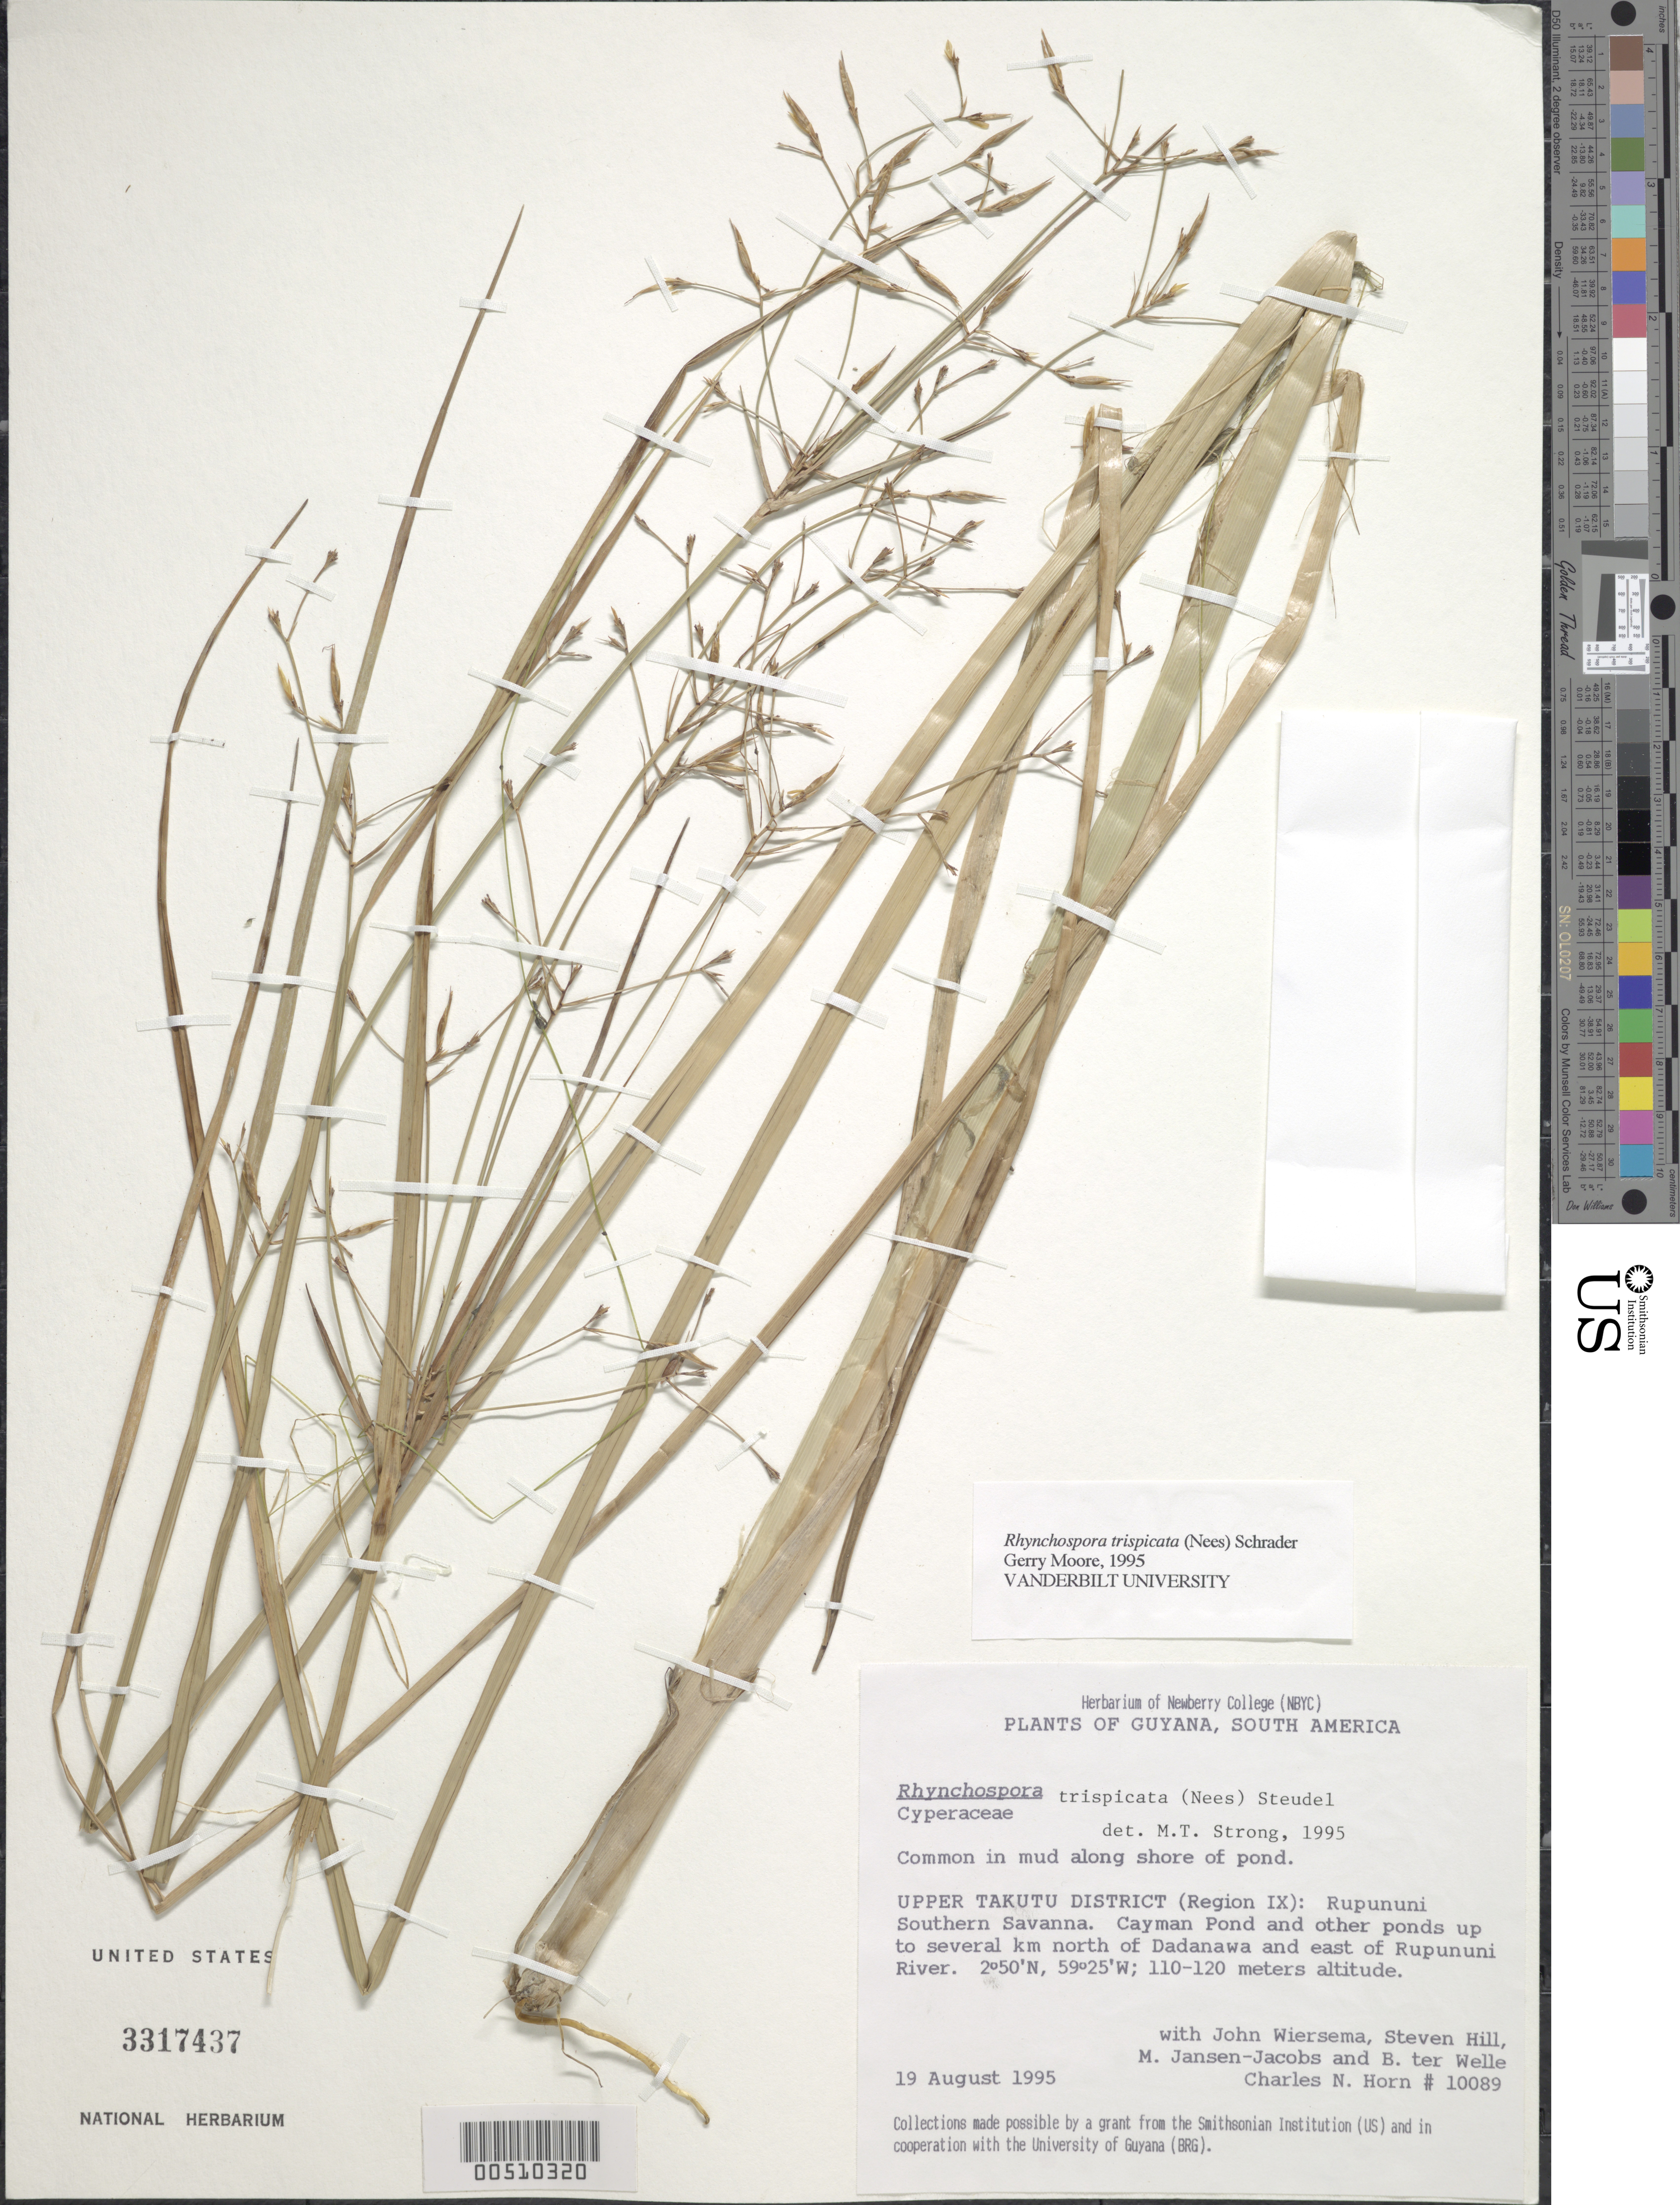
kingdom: Plantae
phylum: Tracheophyta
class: Liliopsida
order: Poales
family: Cyperaceae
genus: Rhynchospora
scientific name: Rhynchospora trispicata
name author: (Nees) Schrad. ex Steud.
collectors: M. Jansen-Jacobs, B. ter Welle, C. Horn, J. H. Wiersema & S. R. Hill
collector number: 10089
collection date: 1995-08-19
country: Guyana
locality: Upper Takutu District (Region IX): Rupununi Southern Savanna, Cayman Pond and other ponds up to several km south of Dadanawa and east of Rupununi River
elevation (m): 110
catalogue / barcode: US 3317437